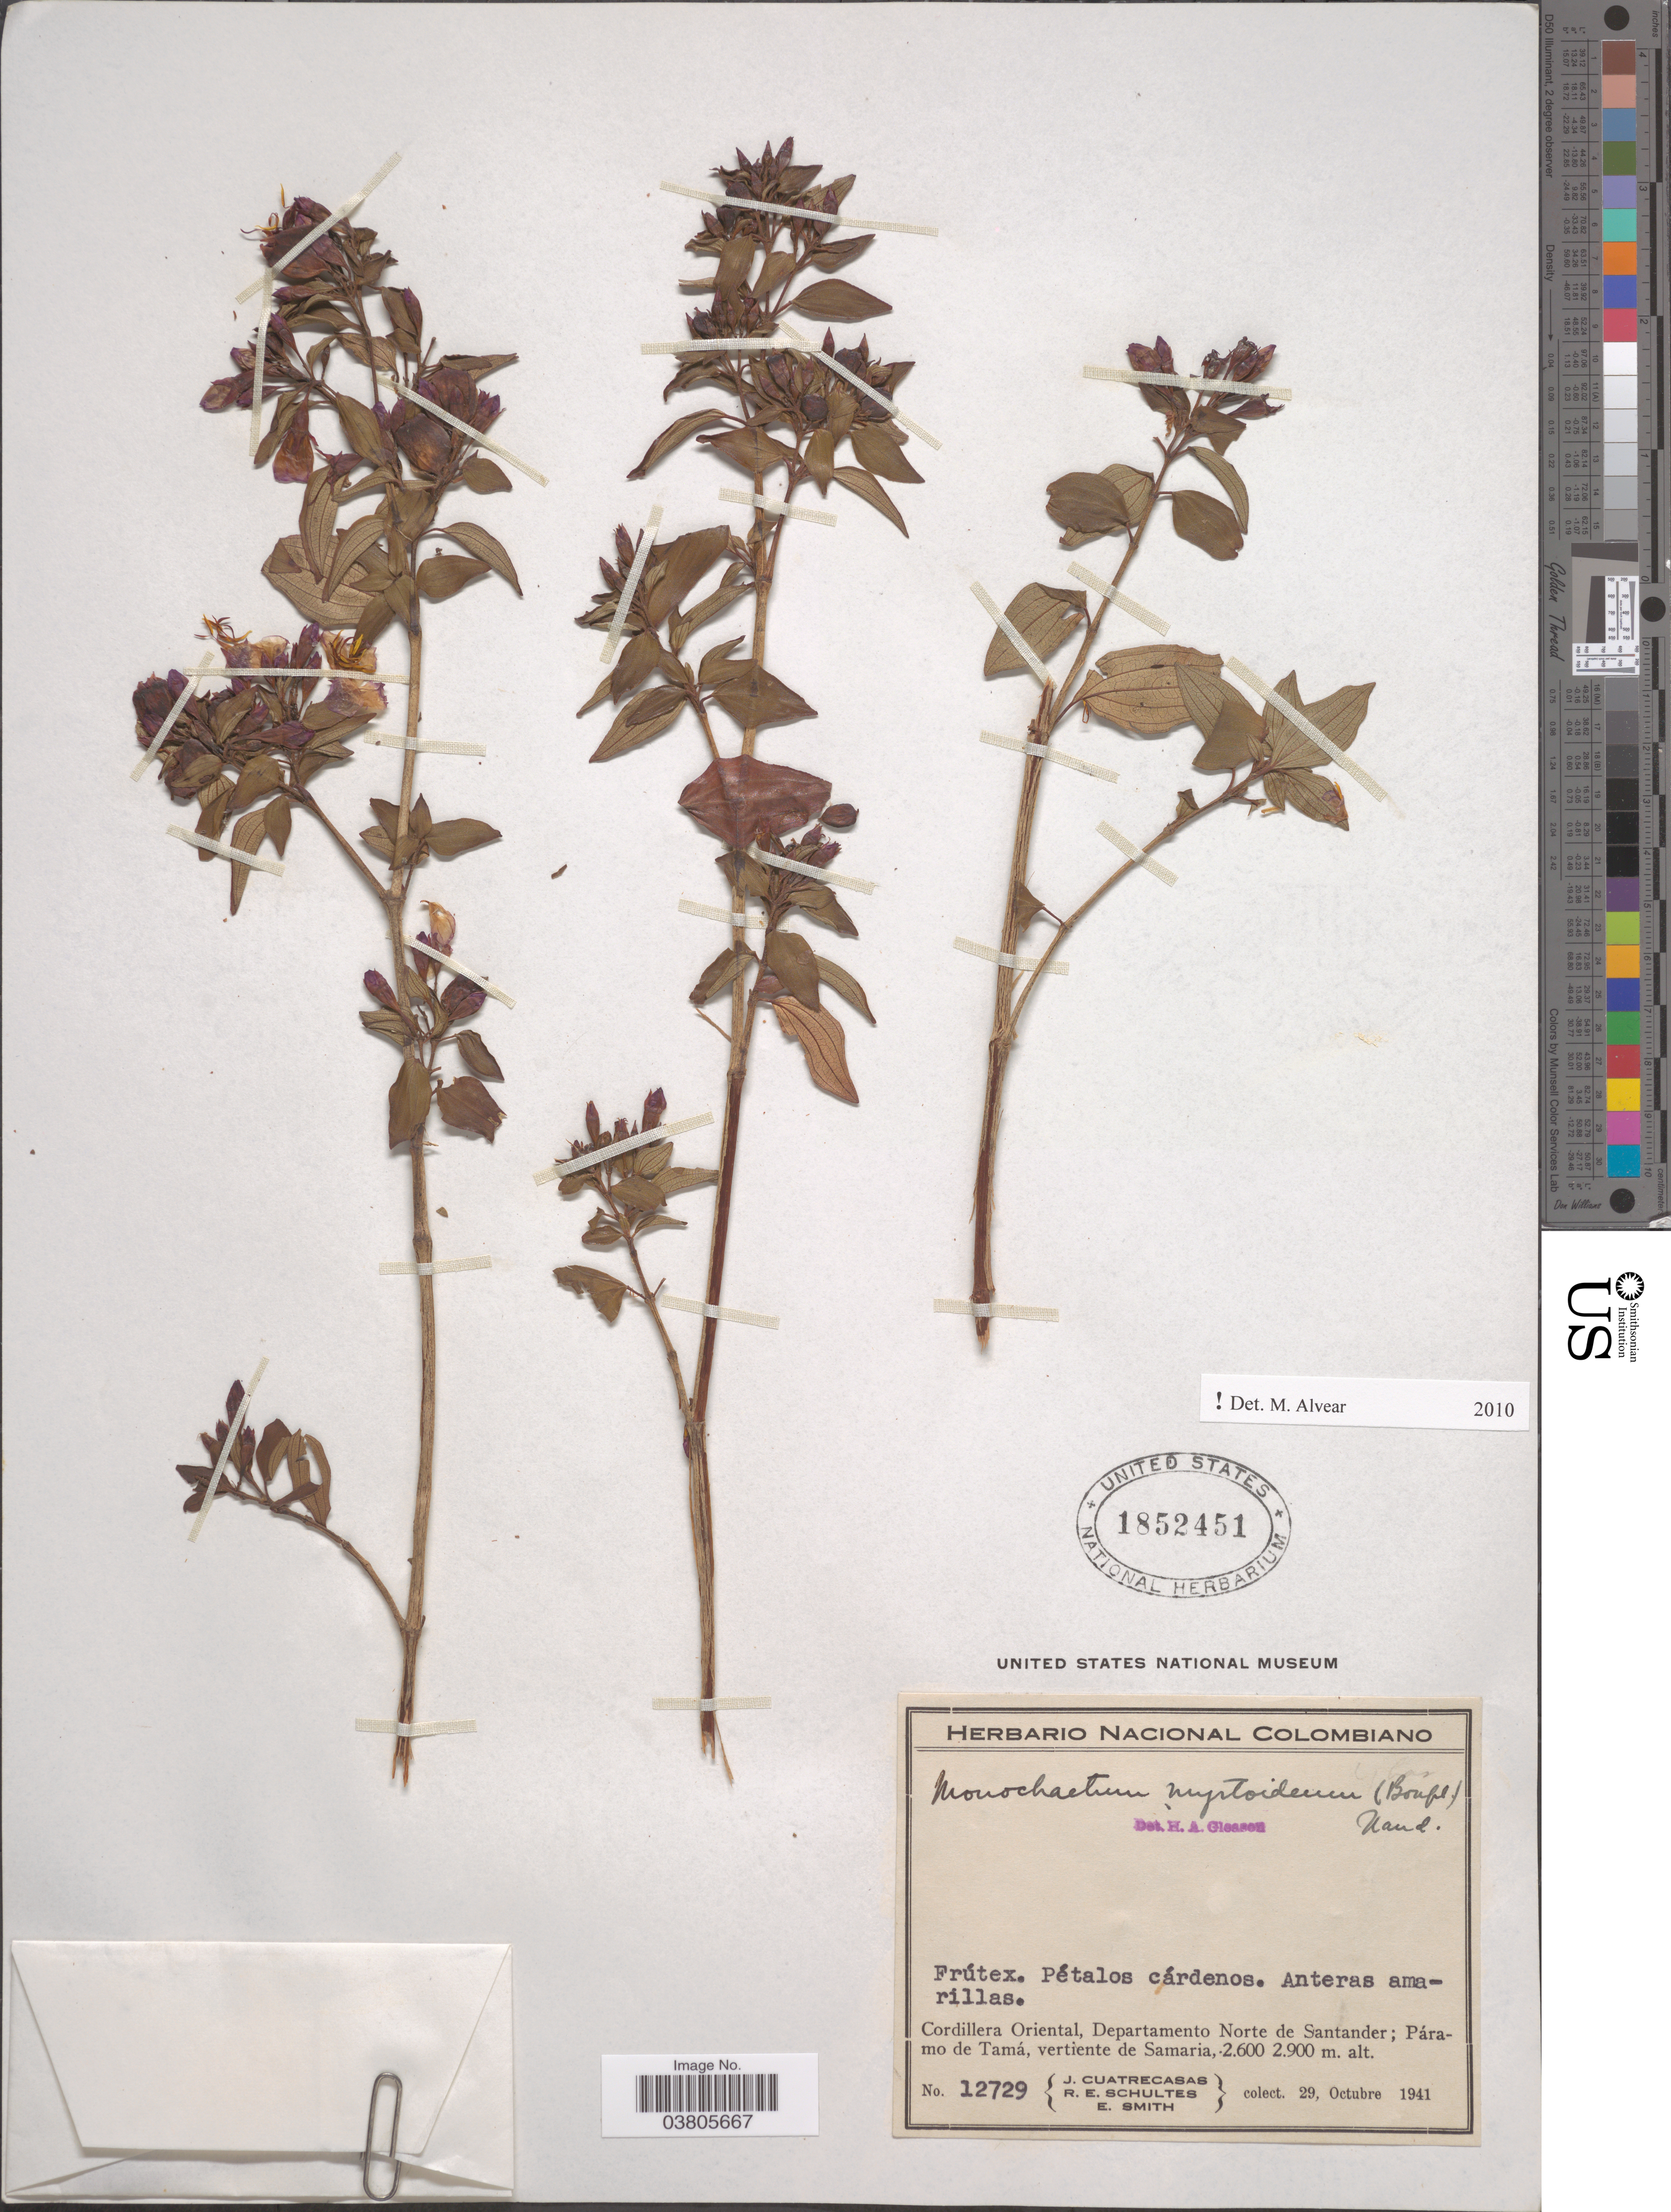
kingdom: Plantae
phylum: Tracheophyta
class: Magnoliopsida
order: Myrtales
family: Melastomataceae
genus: Monochaetum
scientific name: Monochaetum myrtoideum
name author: Naudin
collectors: J. Cuatrecasas, R. E. Schultes & E. Smith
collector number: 12729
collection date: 1941-10-29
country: Colombia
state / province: Norte de Santander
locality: Cordillera Oriental, Departamento Norte de Santander; Páramo de Tamá, vertiente de Samaria.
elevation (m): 2600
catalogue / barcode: US 1852451